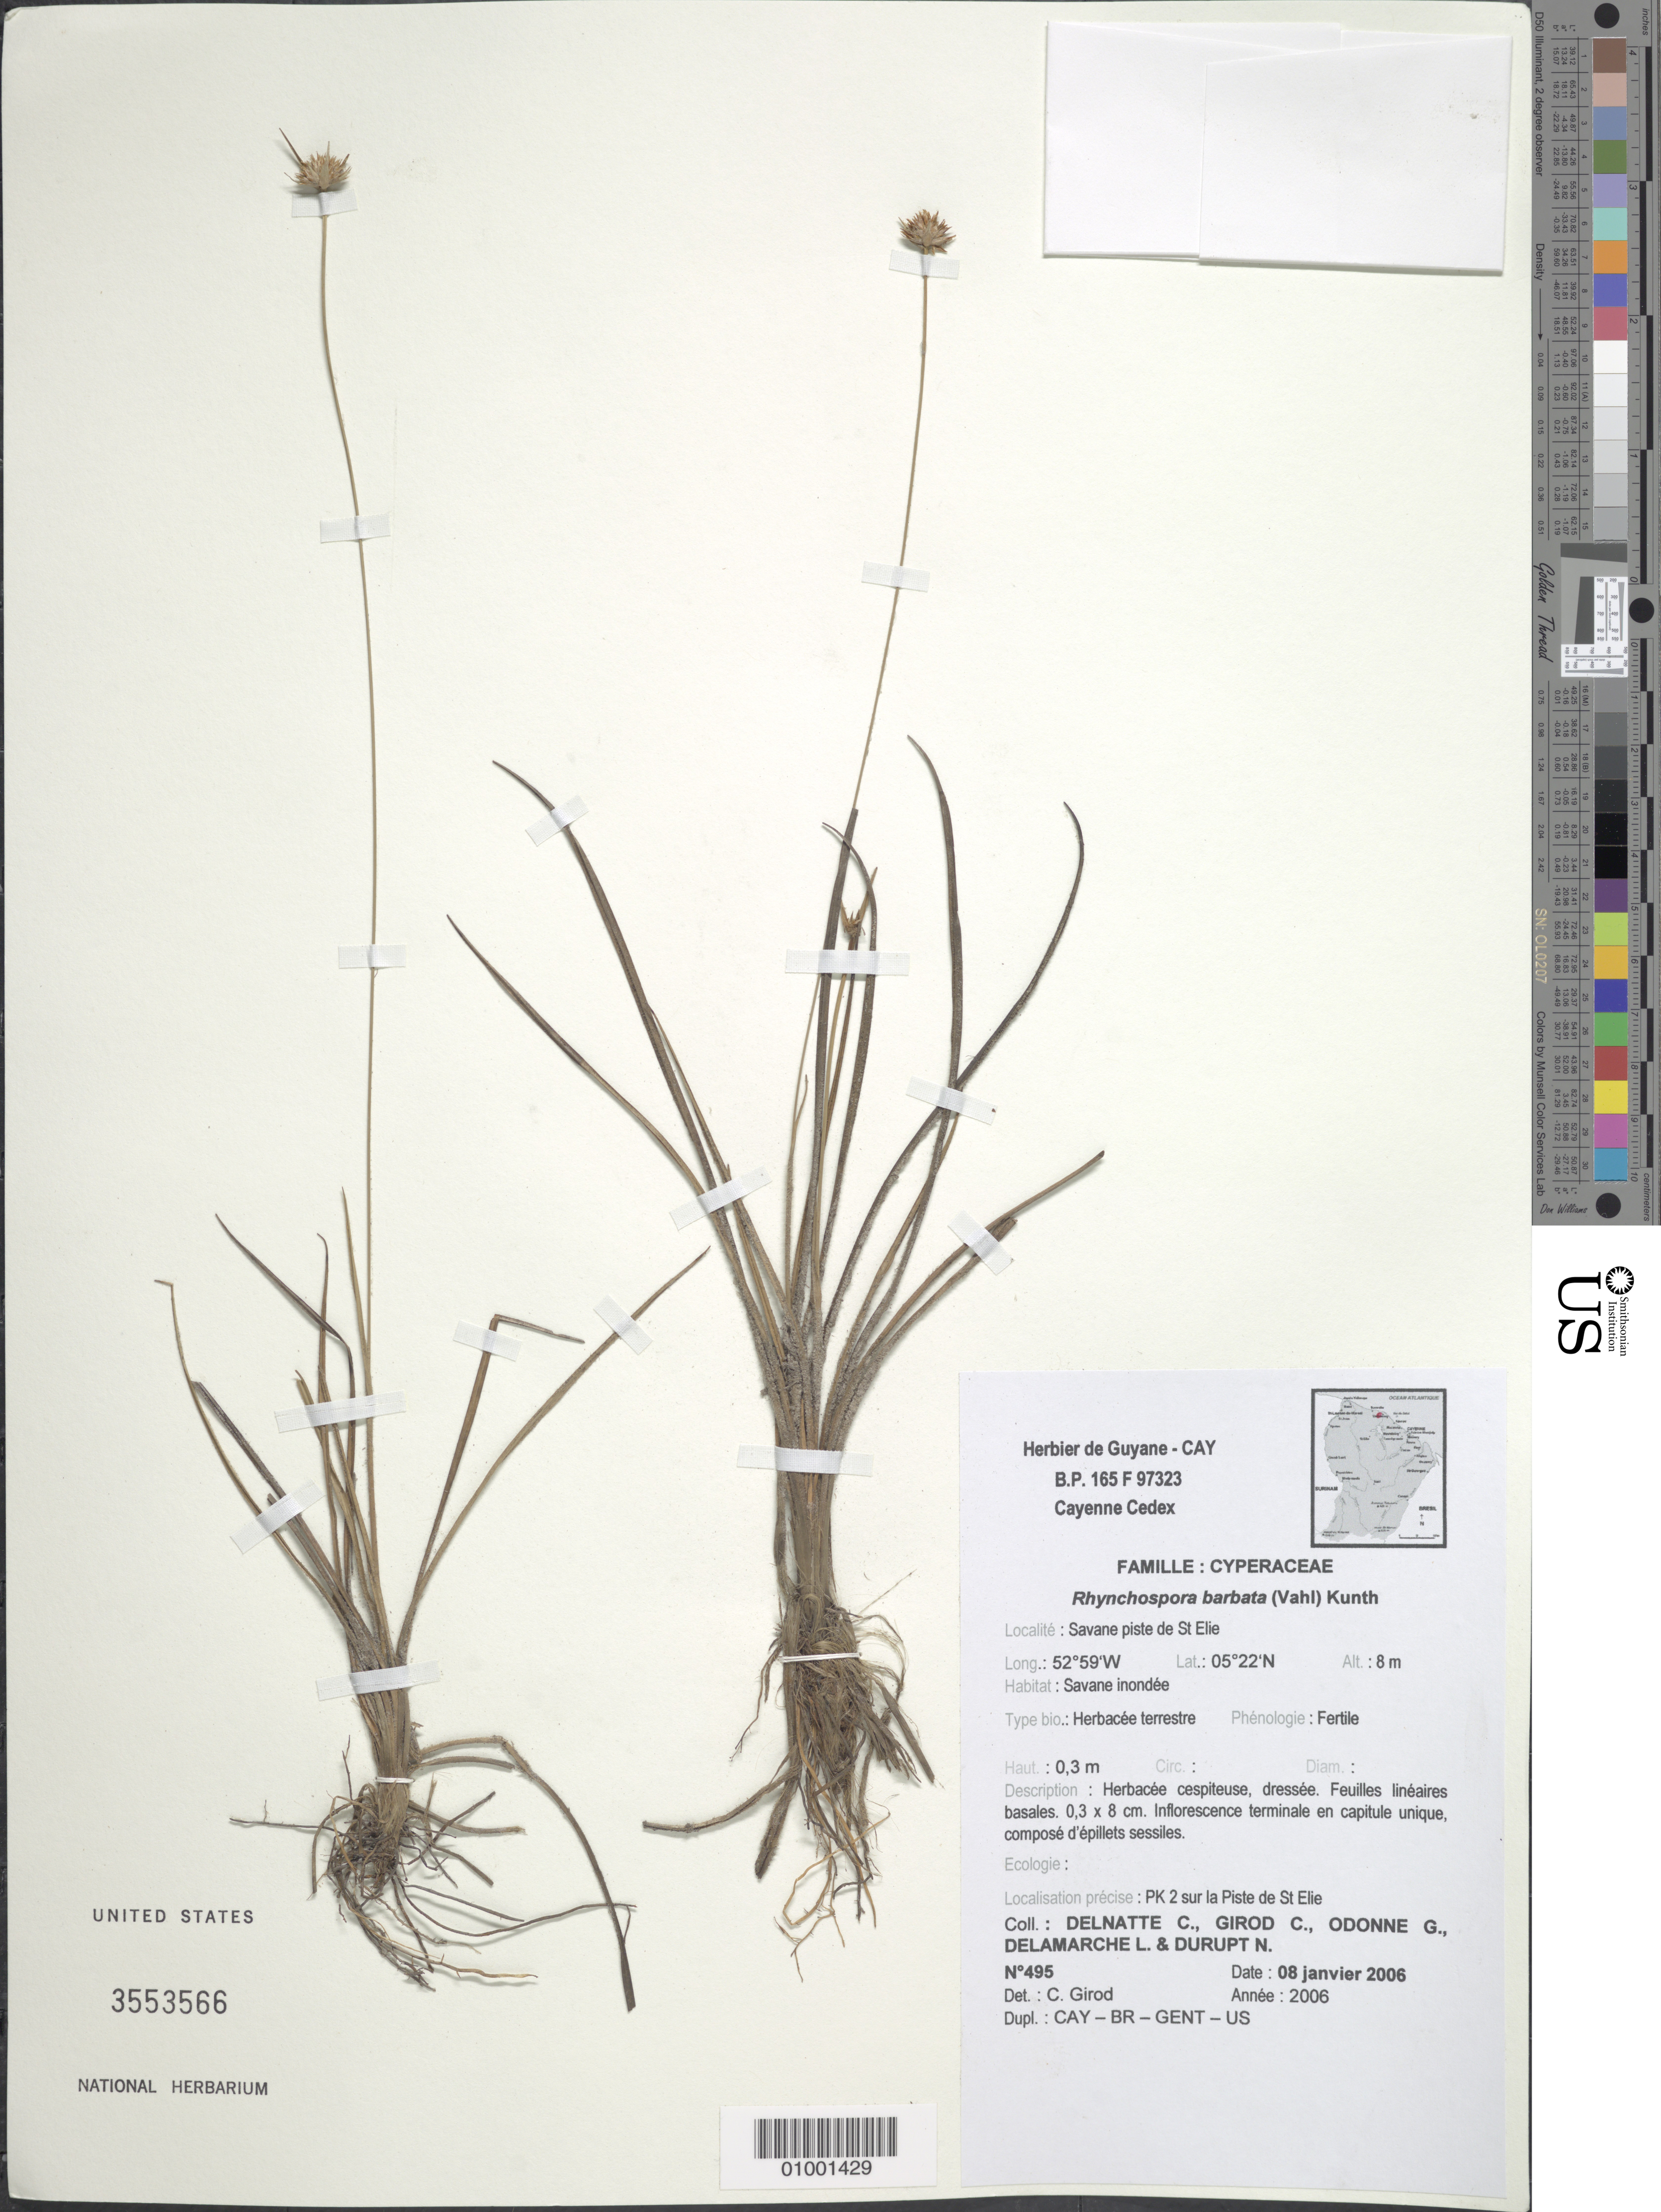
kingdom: Plantae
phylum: Tracheophyta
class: Liliopsida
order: Poales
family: Cyperaceae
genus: Rhynchospora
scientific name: Rhynchospora barbata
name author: (Vahl) Kunth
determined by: Alves, K.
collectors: C. Delnatte, C. Girod, G. Odonne, L. Delamarche & N. Durupt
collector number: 495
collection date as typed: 8-Jan-06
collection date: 2006-01-08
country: French Guiana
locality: Piste de Saint-Elie, PK 2 sur la Piste de St. Elie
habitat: Savane inondee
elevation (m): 8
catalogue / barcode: US 3553566